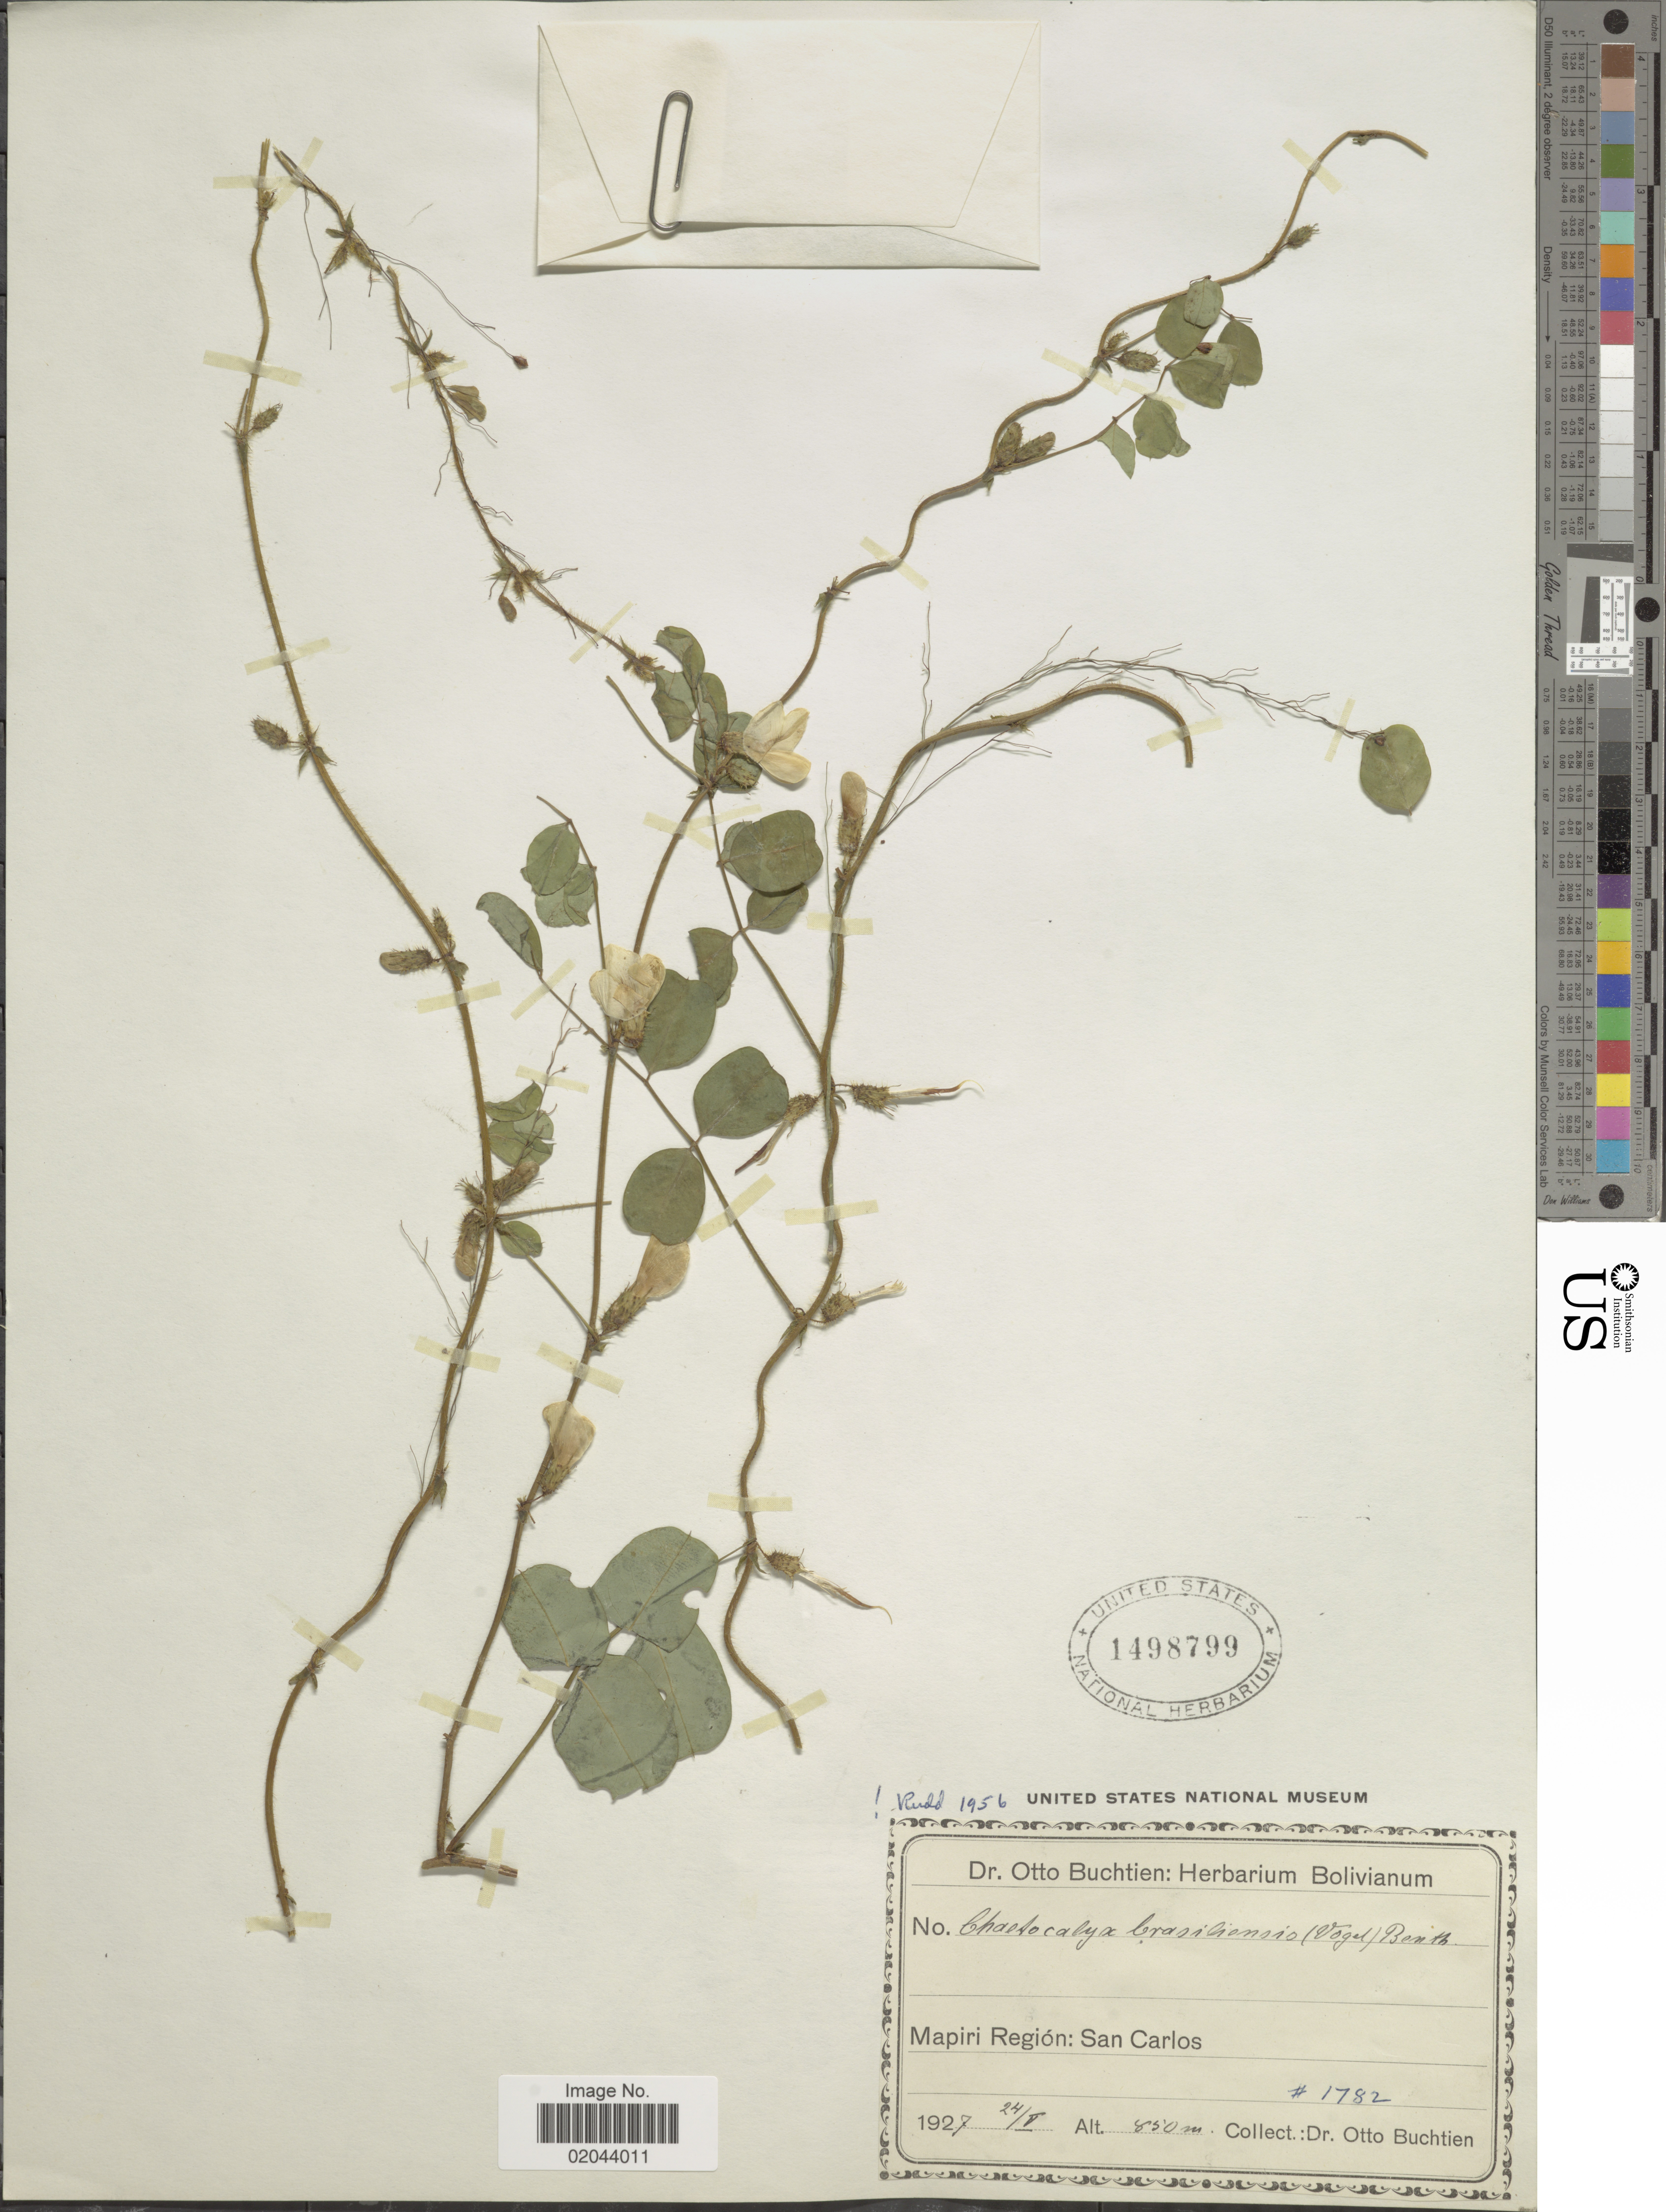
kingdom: Plantae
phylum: Tracheophyta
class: Magnoliopsida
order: Fabales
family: Fabaceae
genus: Chaetocalyx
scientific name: Chaetocalyx brasiliensis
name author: (Vogel) Benth.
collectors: O. Buchtien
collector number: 1782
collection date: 1927-05-24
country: Bolivia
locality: Mapiri Región: San Carlos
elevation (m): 850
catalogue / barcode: US 1498799